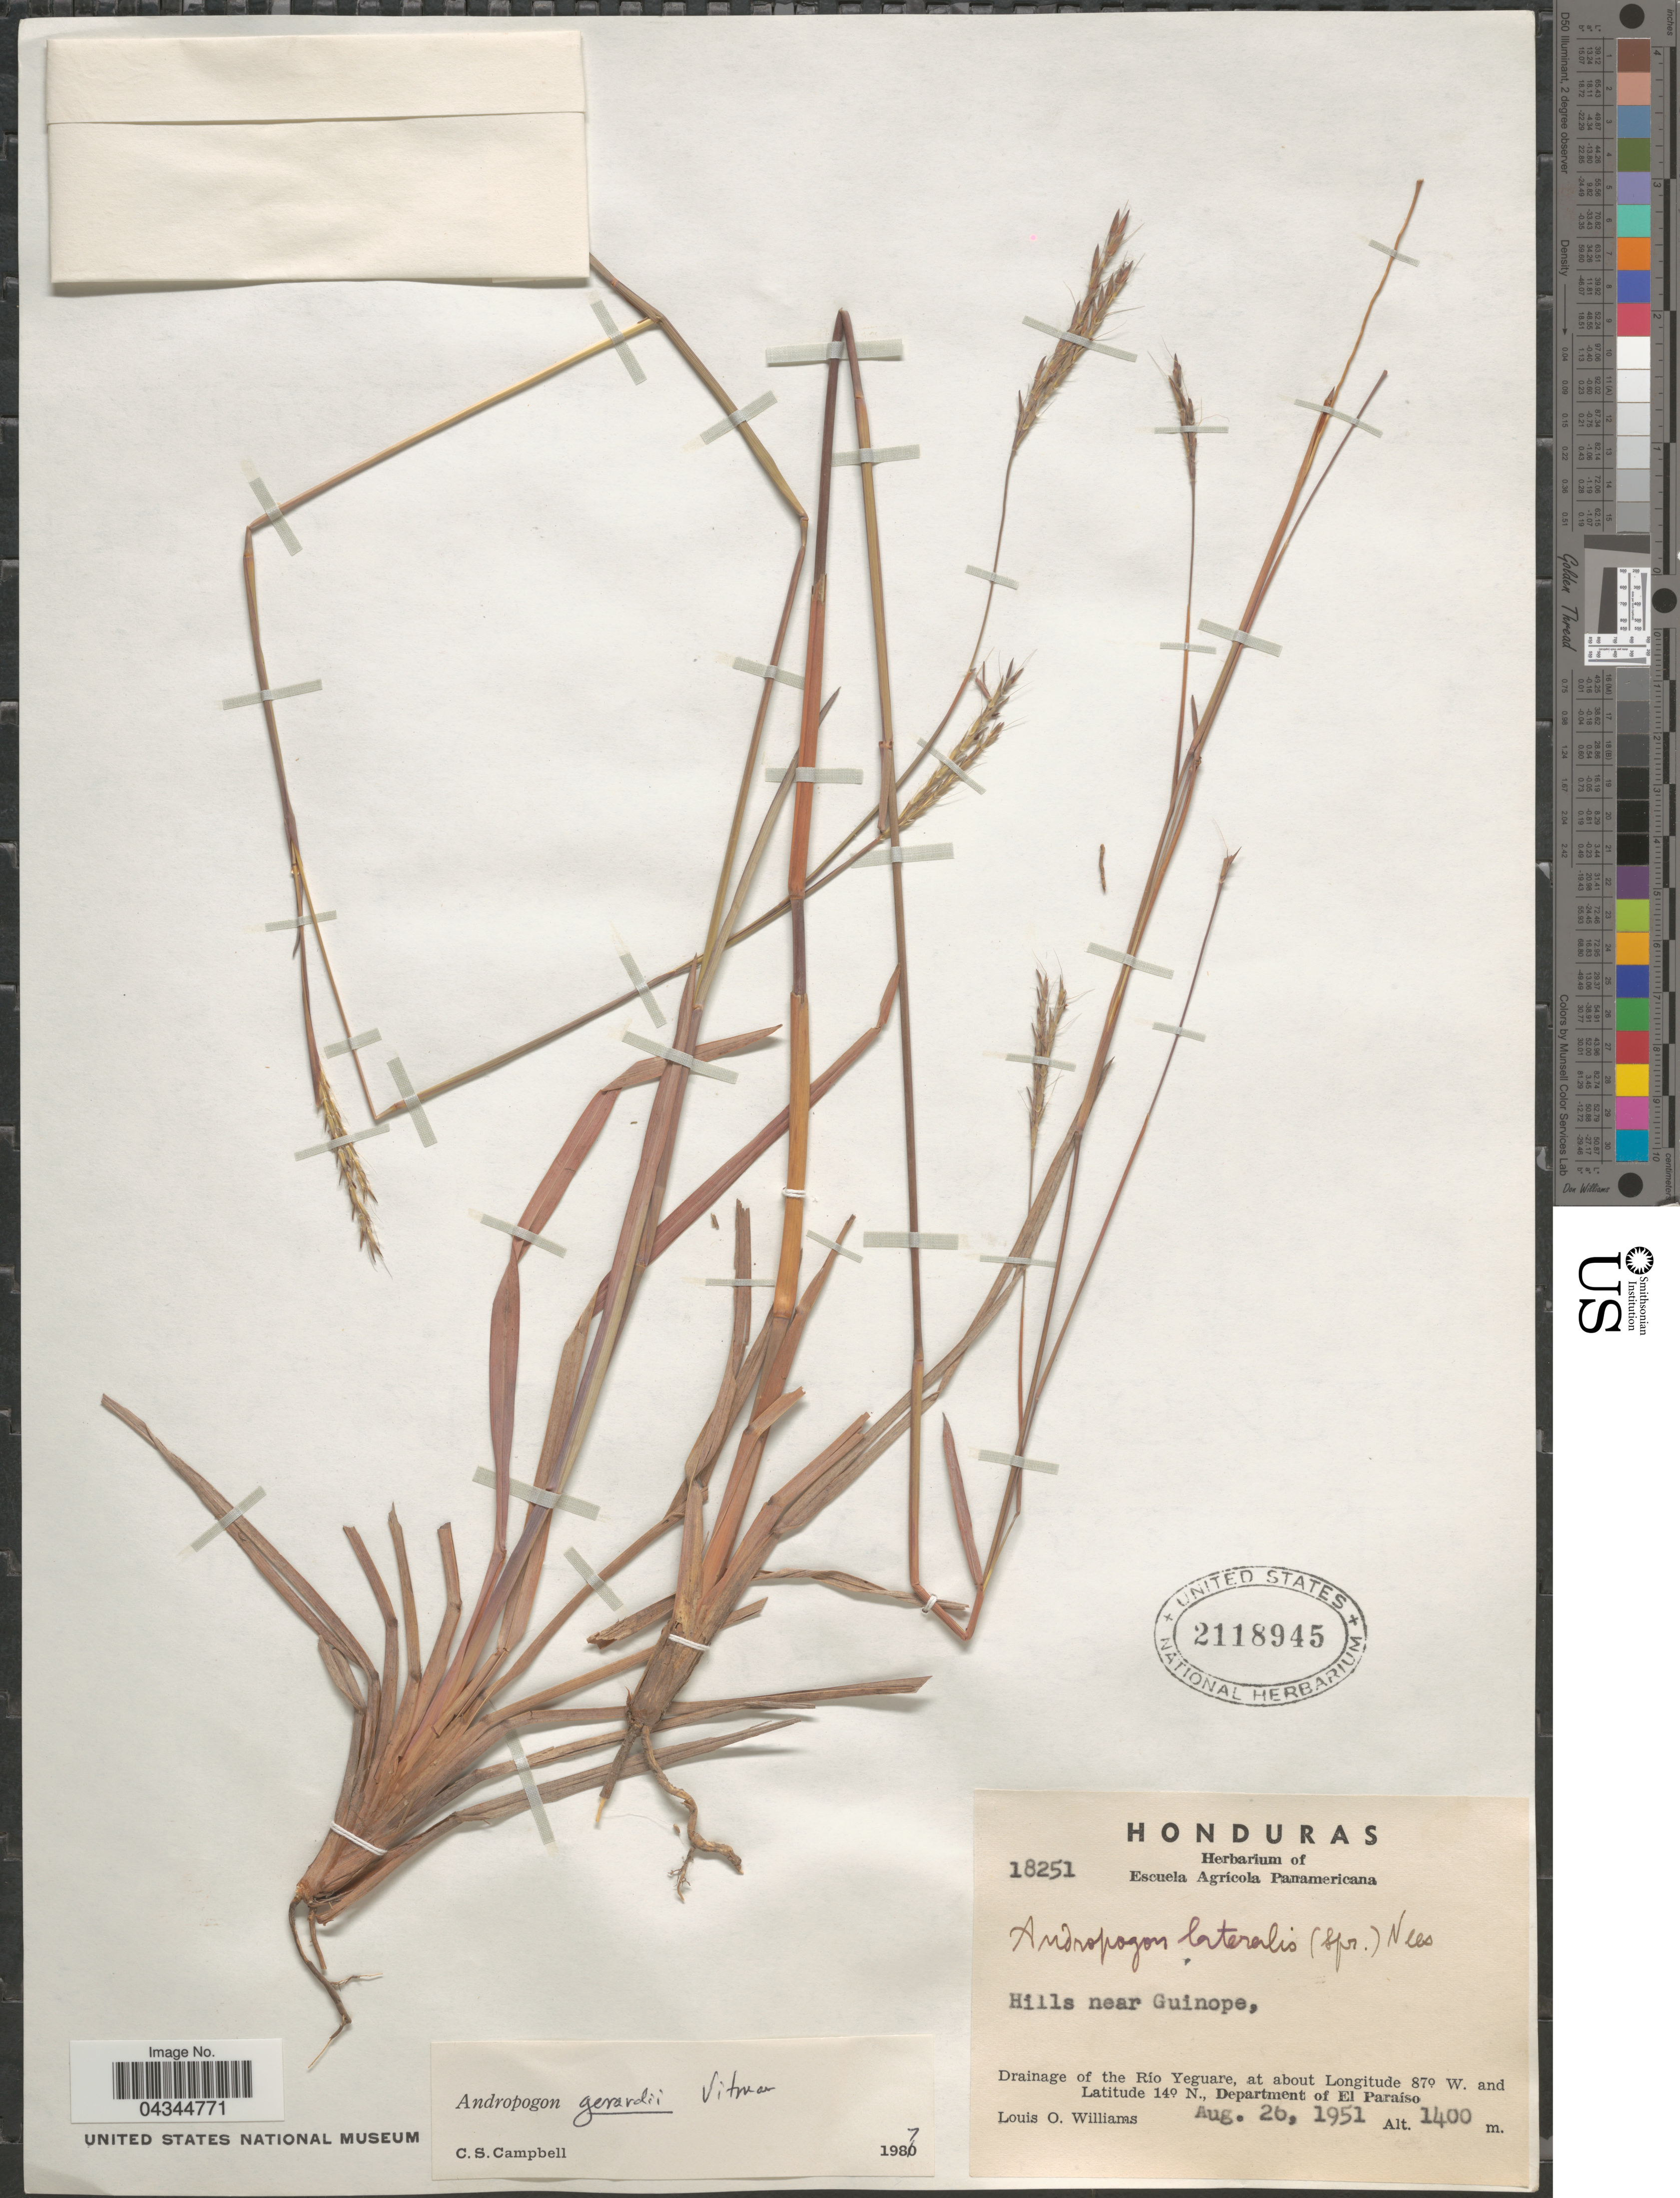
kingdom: Plantae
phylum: Tracheophyta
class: Liliopsida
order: Poales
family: Poaceae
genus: Andropogon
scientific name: Andropogon gerardii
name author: Vitman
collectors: L. O. Williams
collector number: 18251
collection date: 1951-08-26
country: Honduras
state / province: El Paraiso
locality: Hills near Guinope, Drainage of the Río Yeguare, Department of El Paraíso.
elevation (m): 1400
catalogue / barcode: US 2118945